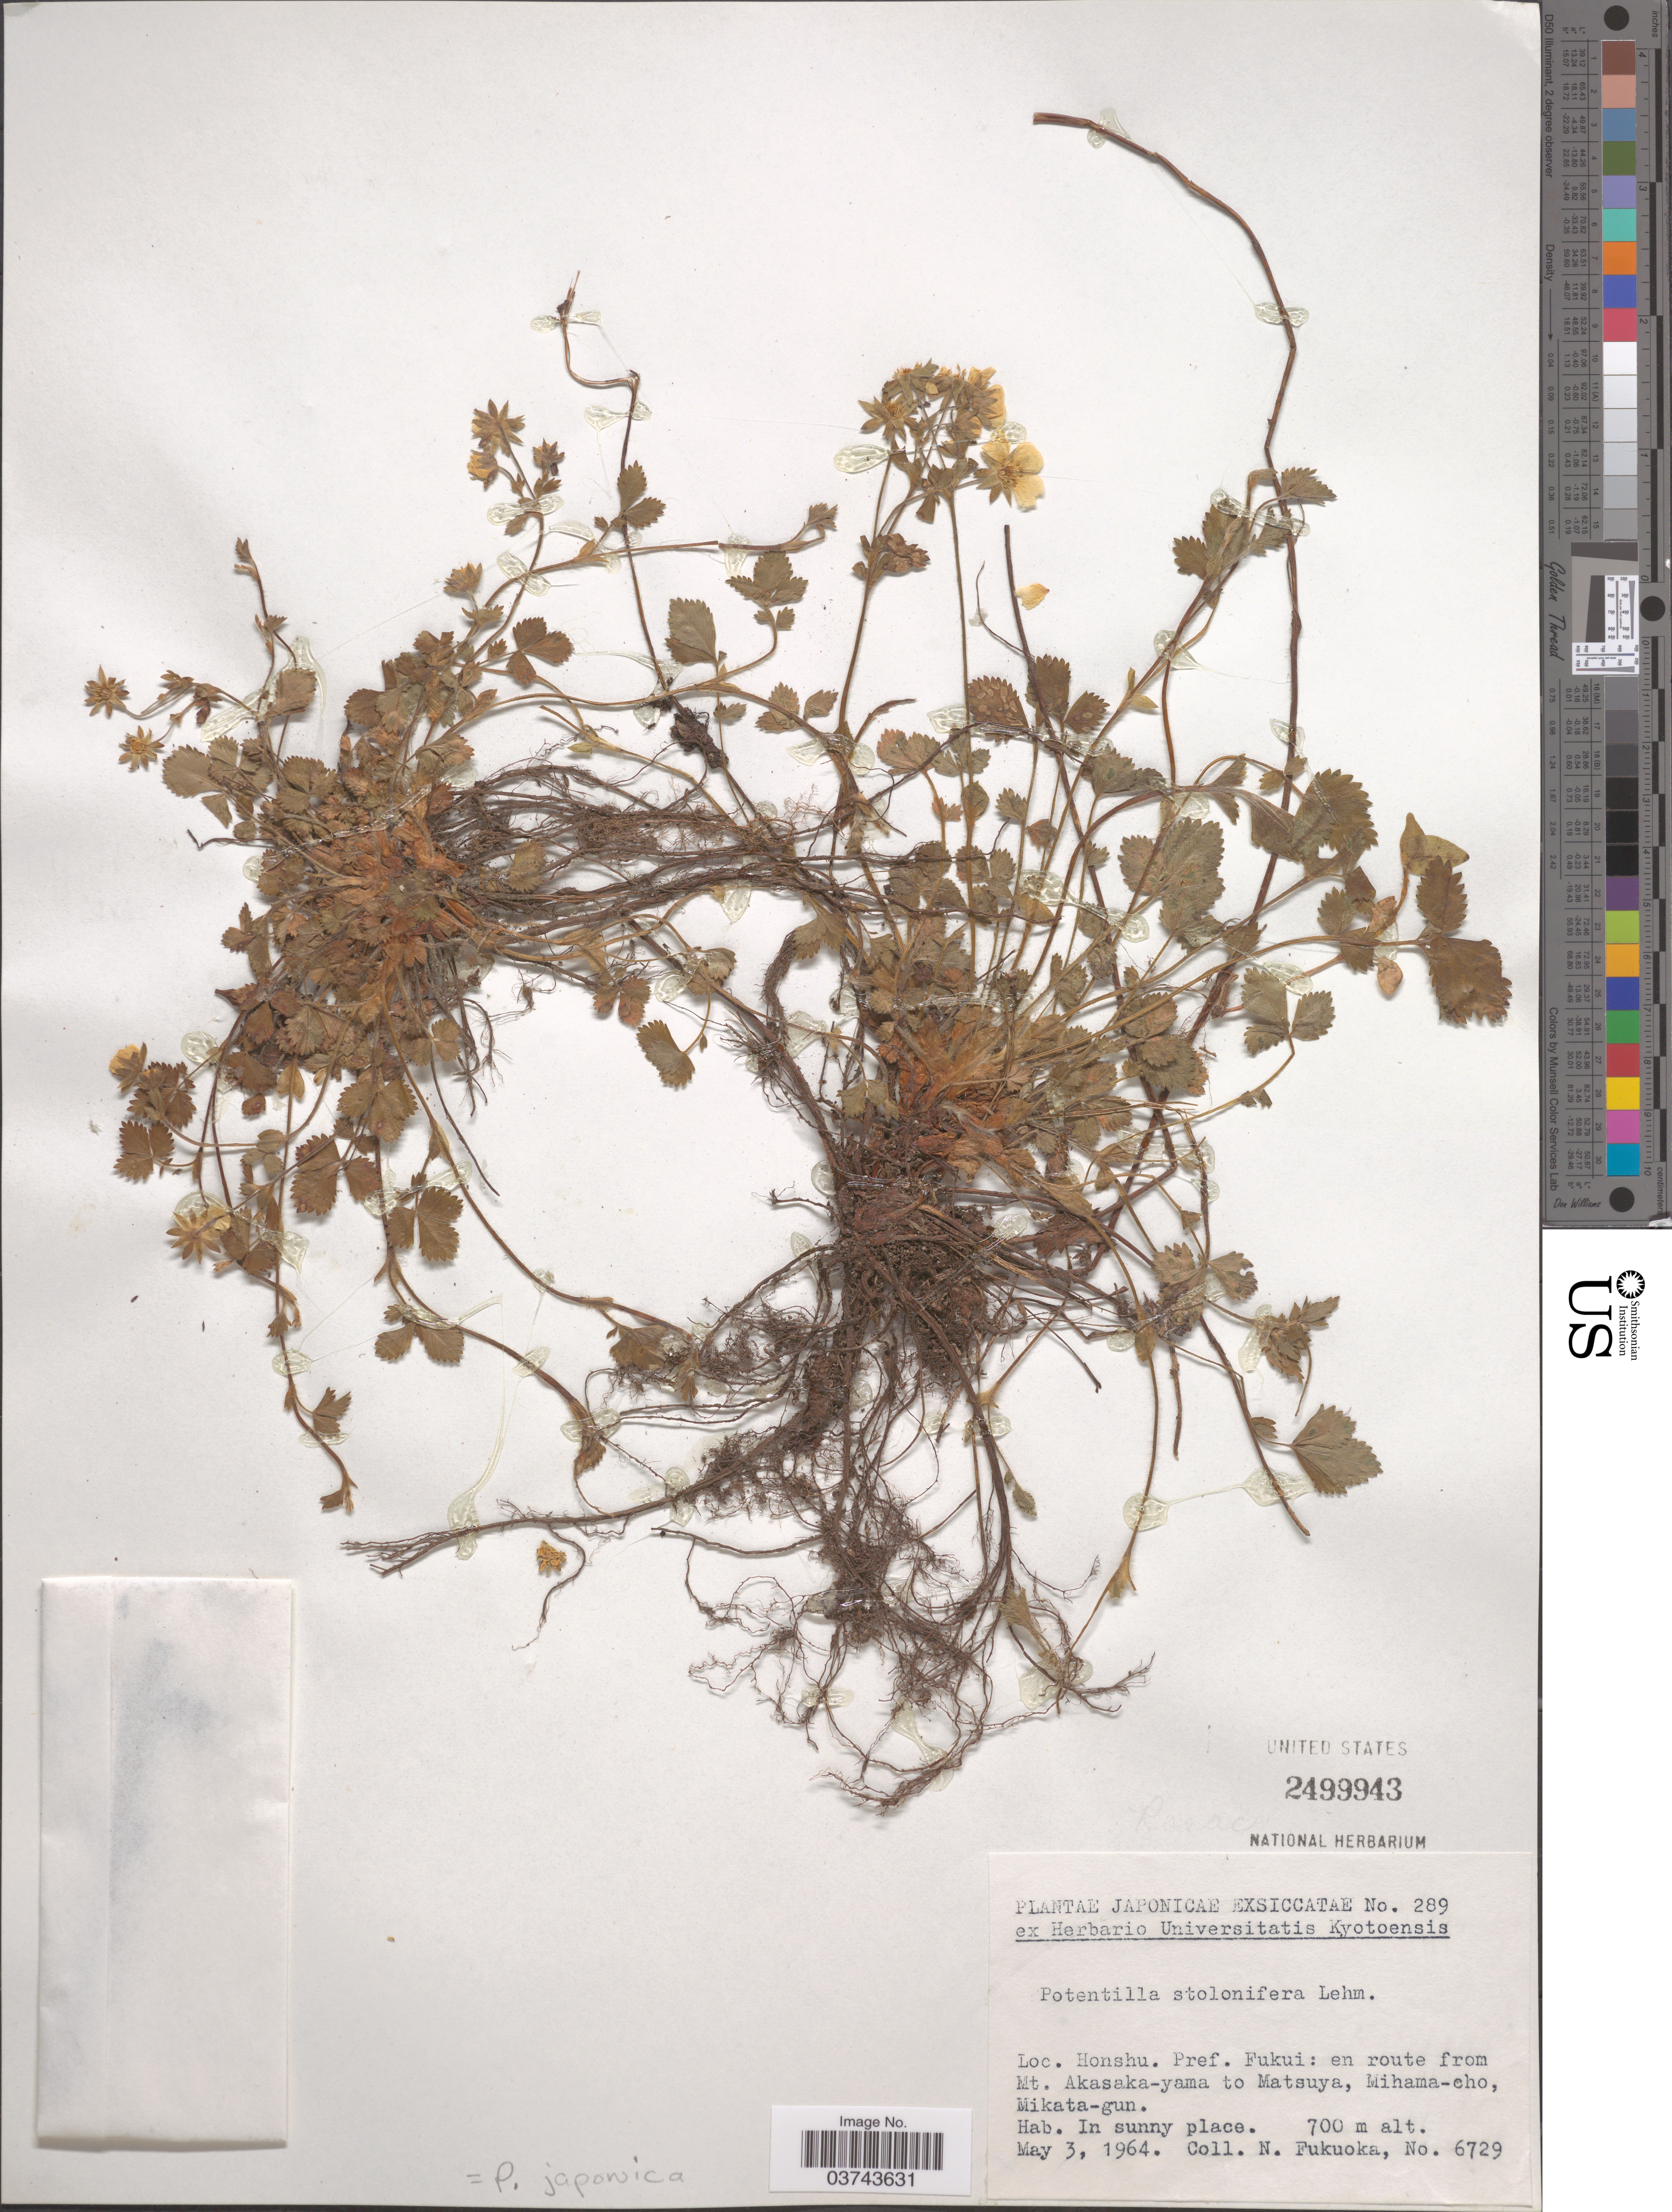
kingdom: Plantae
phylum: Tracheophyta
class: Magnoliopsida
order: Rosales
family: Rosaceae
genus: Potentilla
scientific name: Potentilla japonica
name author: Blume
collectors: N. Fukuoka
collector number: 6729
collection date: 1964-05-03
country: Japan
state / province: Hukui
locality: Honshu. Pref. Fukui: en route from Mt. Akasaka-yama to Matsuya, Mihama-cho, Mikata-gun.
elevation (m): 700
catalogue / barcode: US 2499943